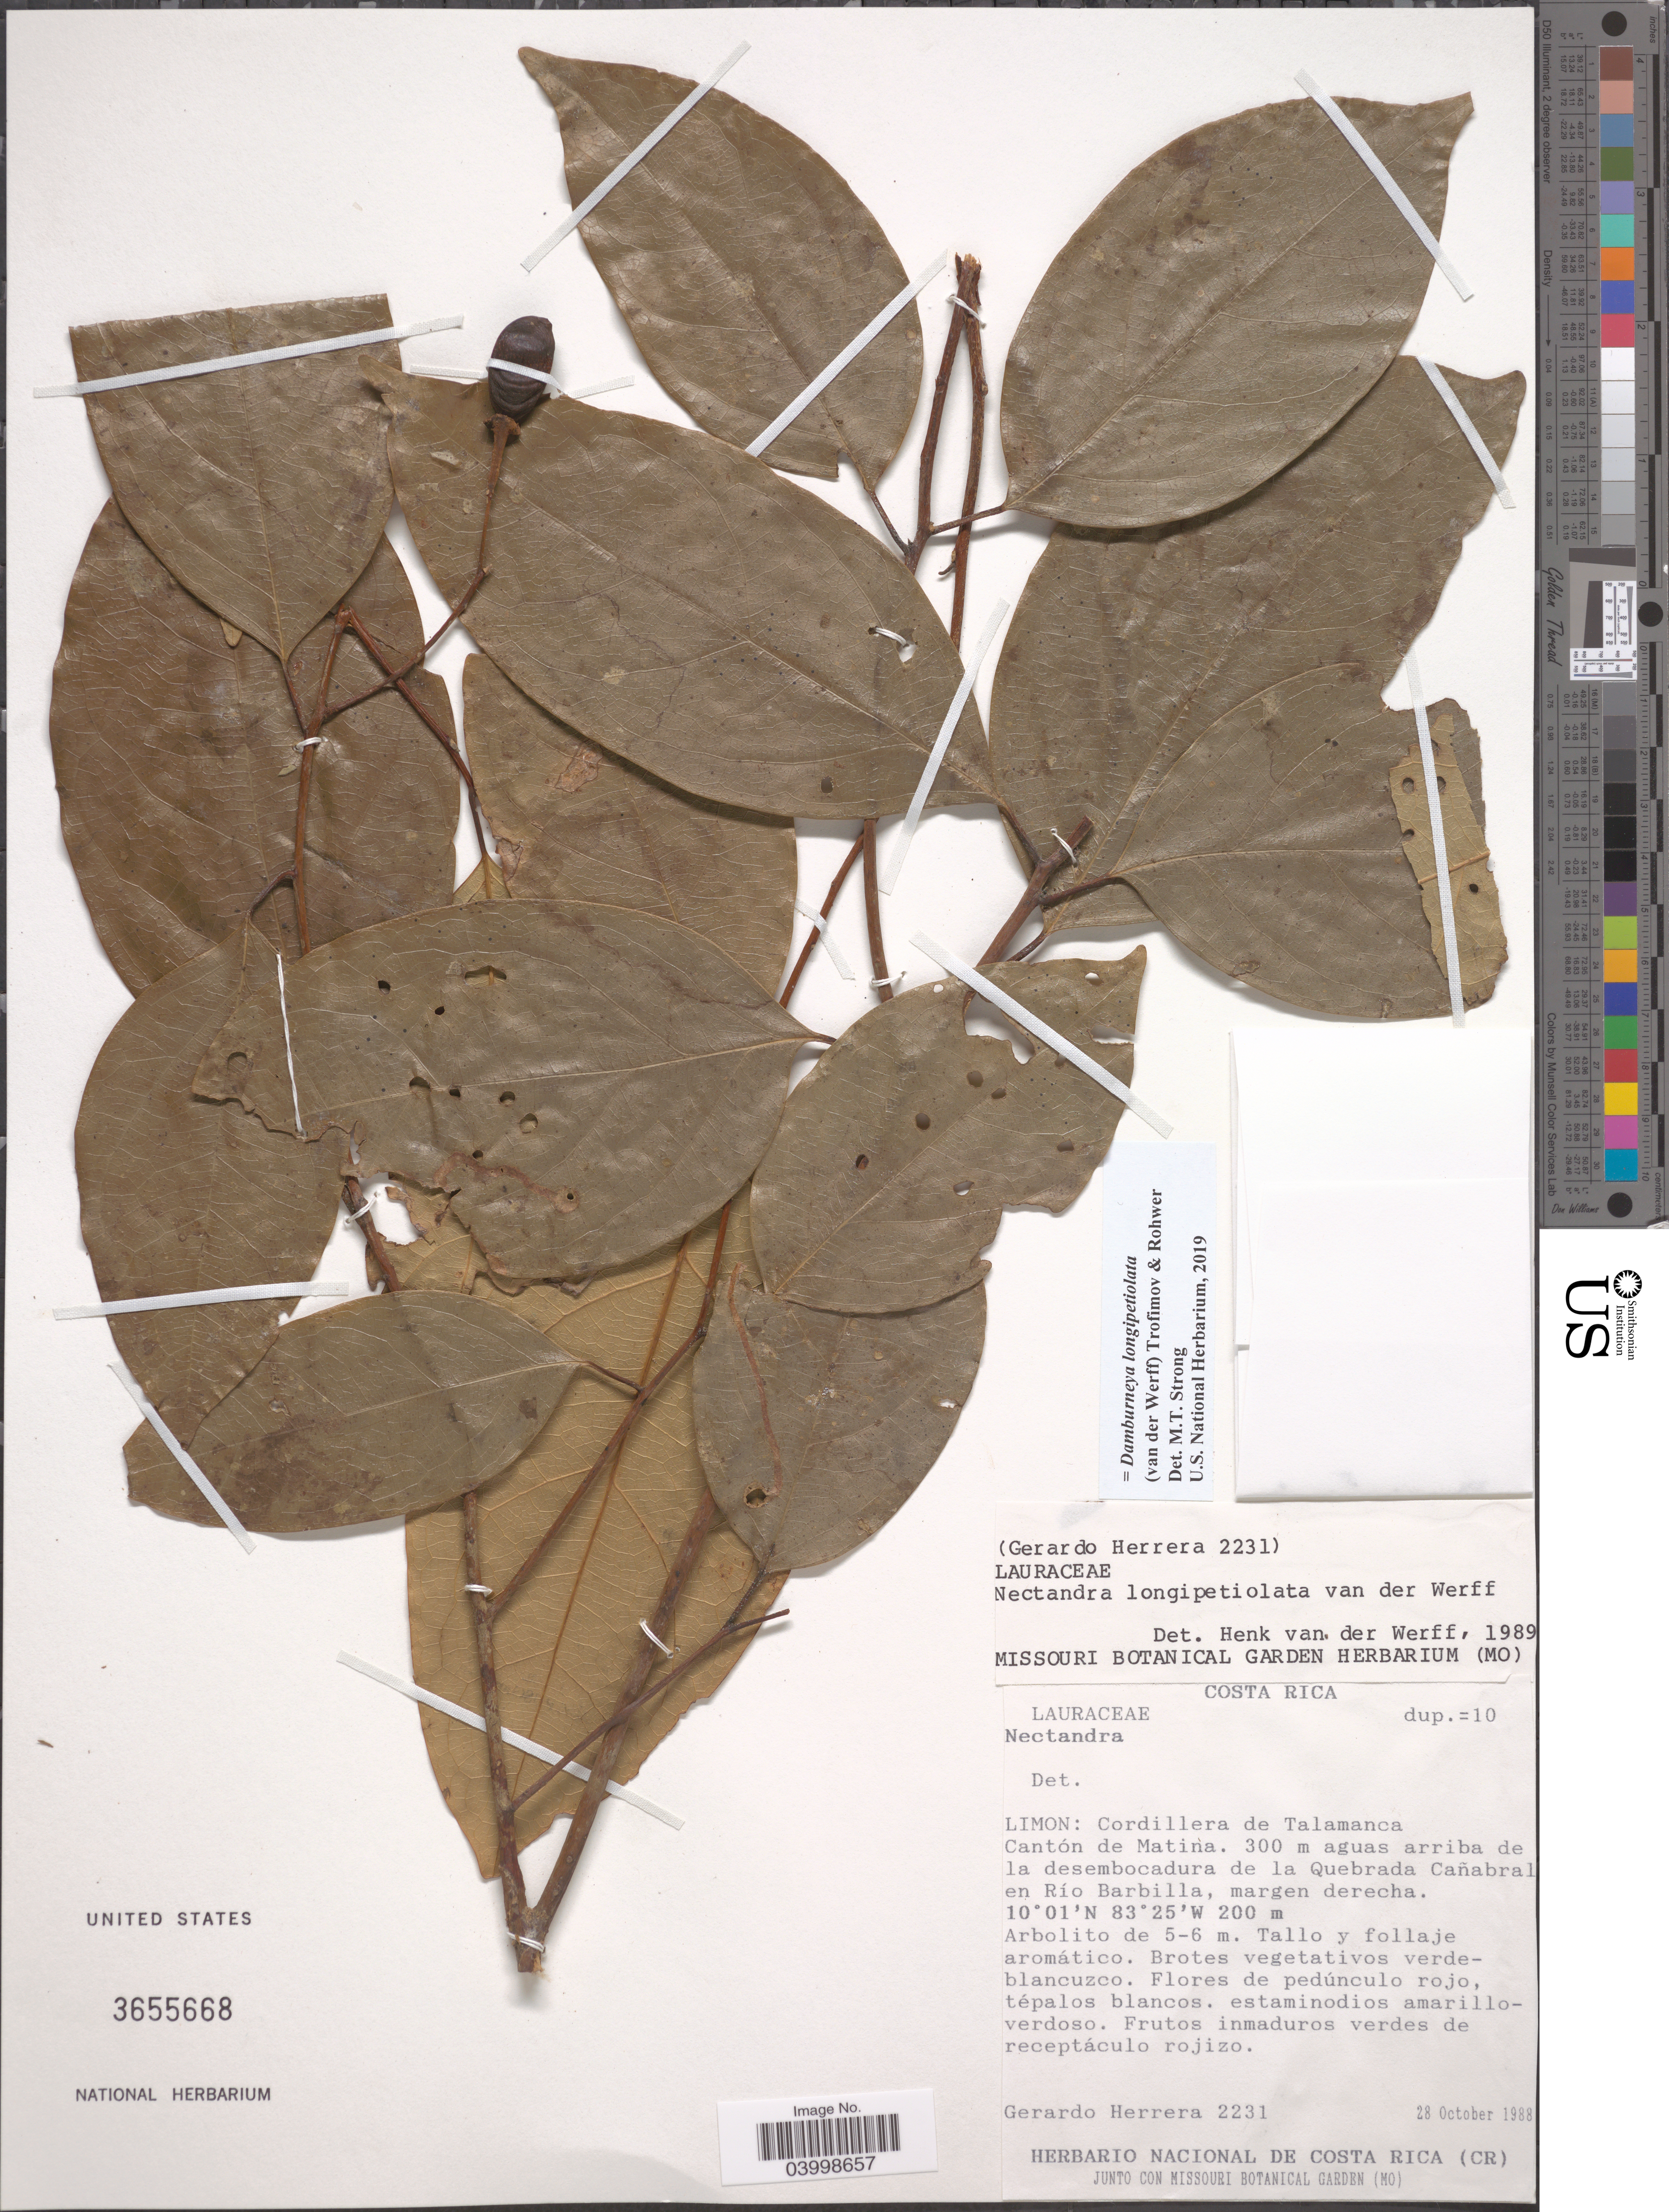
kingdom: Plantae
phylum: Tracheophyta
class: Magnoliopsida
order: Laurales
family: Lauraceae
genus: Damburneya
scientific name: Damburneya longipetiolata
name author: (van der Werff) Trofimov & Rohwer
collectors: G. Herrera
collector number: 2231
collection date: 1988-10-28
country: Costa Rica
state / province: Limón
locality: Cordillera de Talamanca. Cantón de Matina, 300 m aguas arriba de la desembocadura de la Quebrada Cañabral en Río Barbilla.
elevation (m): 200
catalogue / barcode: US 3655668